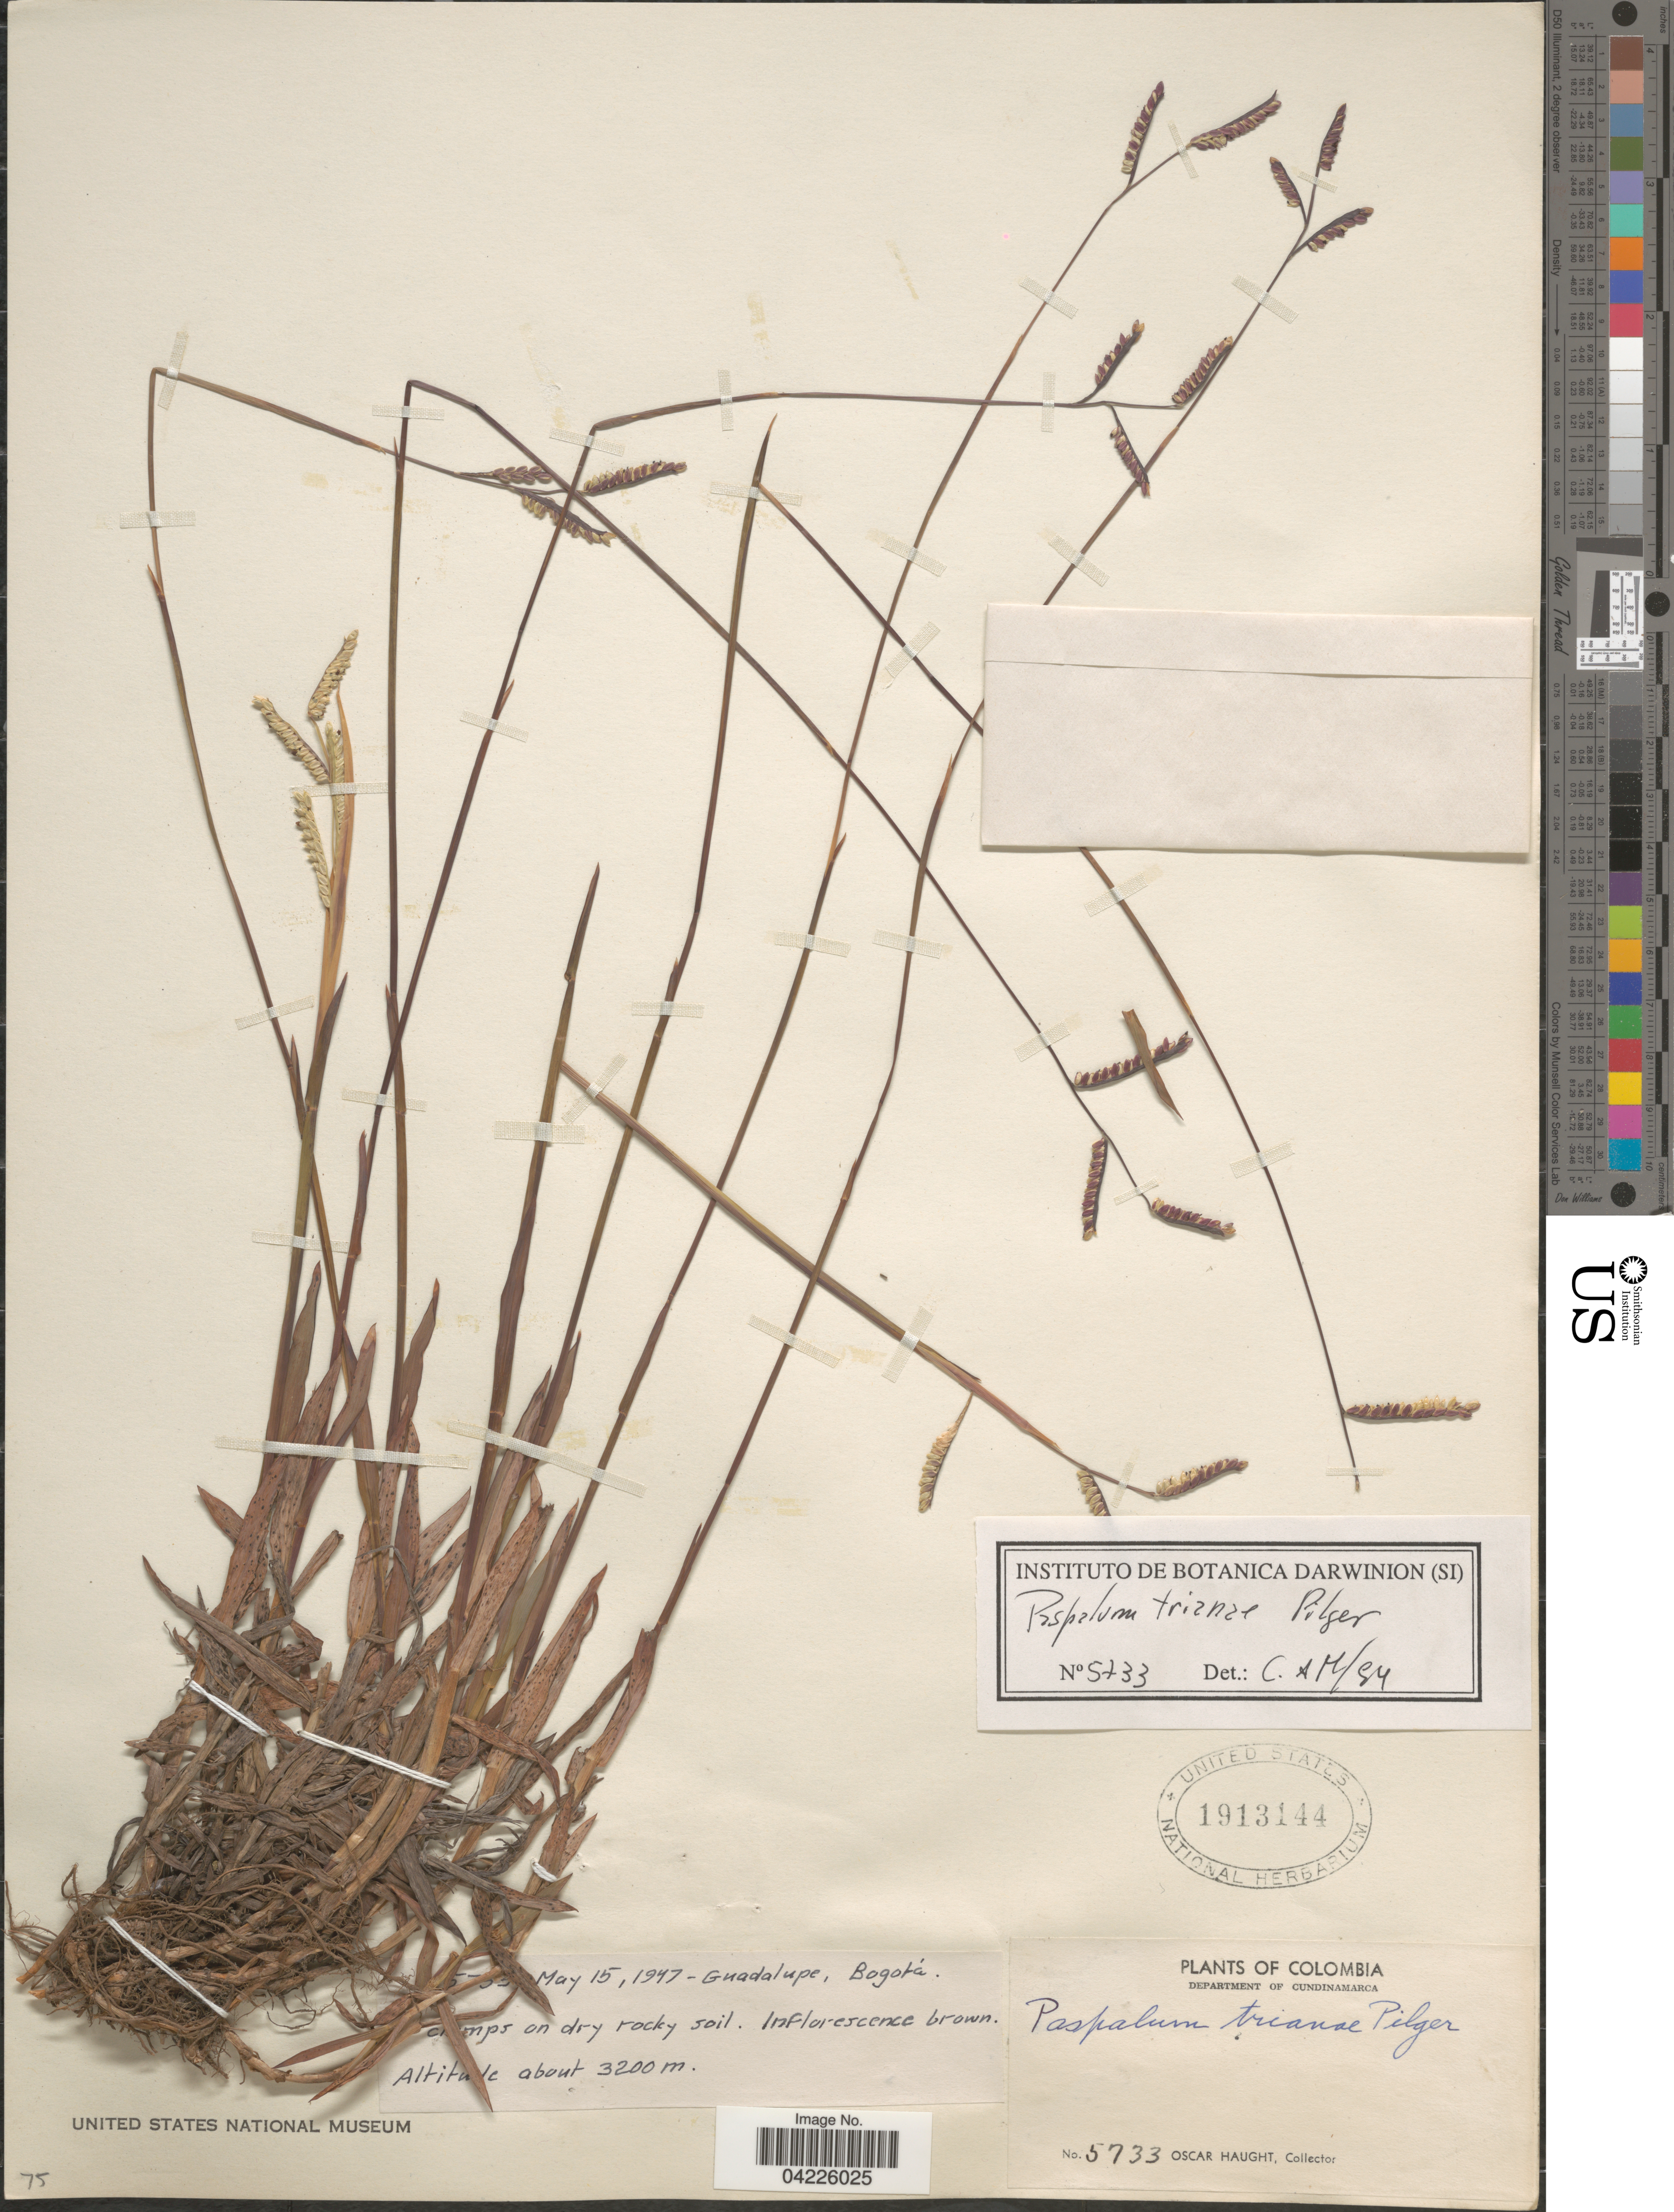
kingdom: Plantae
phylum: Tracheophyta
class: Liliopsida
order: Poales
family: Poaceae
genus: Paspalum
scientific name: Paspalum trianae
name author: Pilg.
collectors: O. L. Haught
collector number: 5733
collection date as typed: !May 15, 1947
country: Colombia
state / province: Bogota D.C.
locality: Department of Cundinamarca. Guadalupe, Bogotá.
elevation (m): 3200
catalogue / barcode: US 1913144